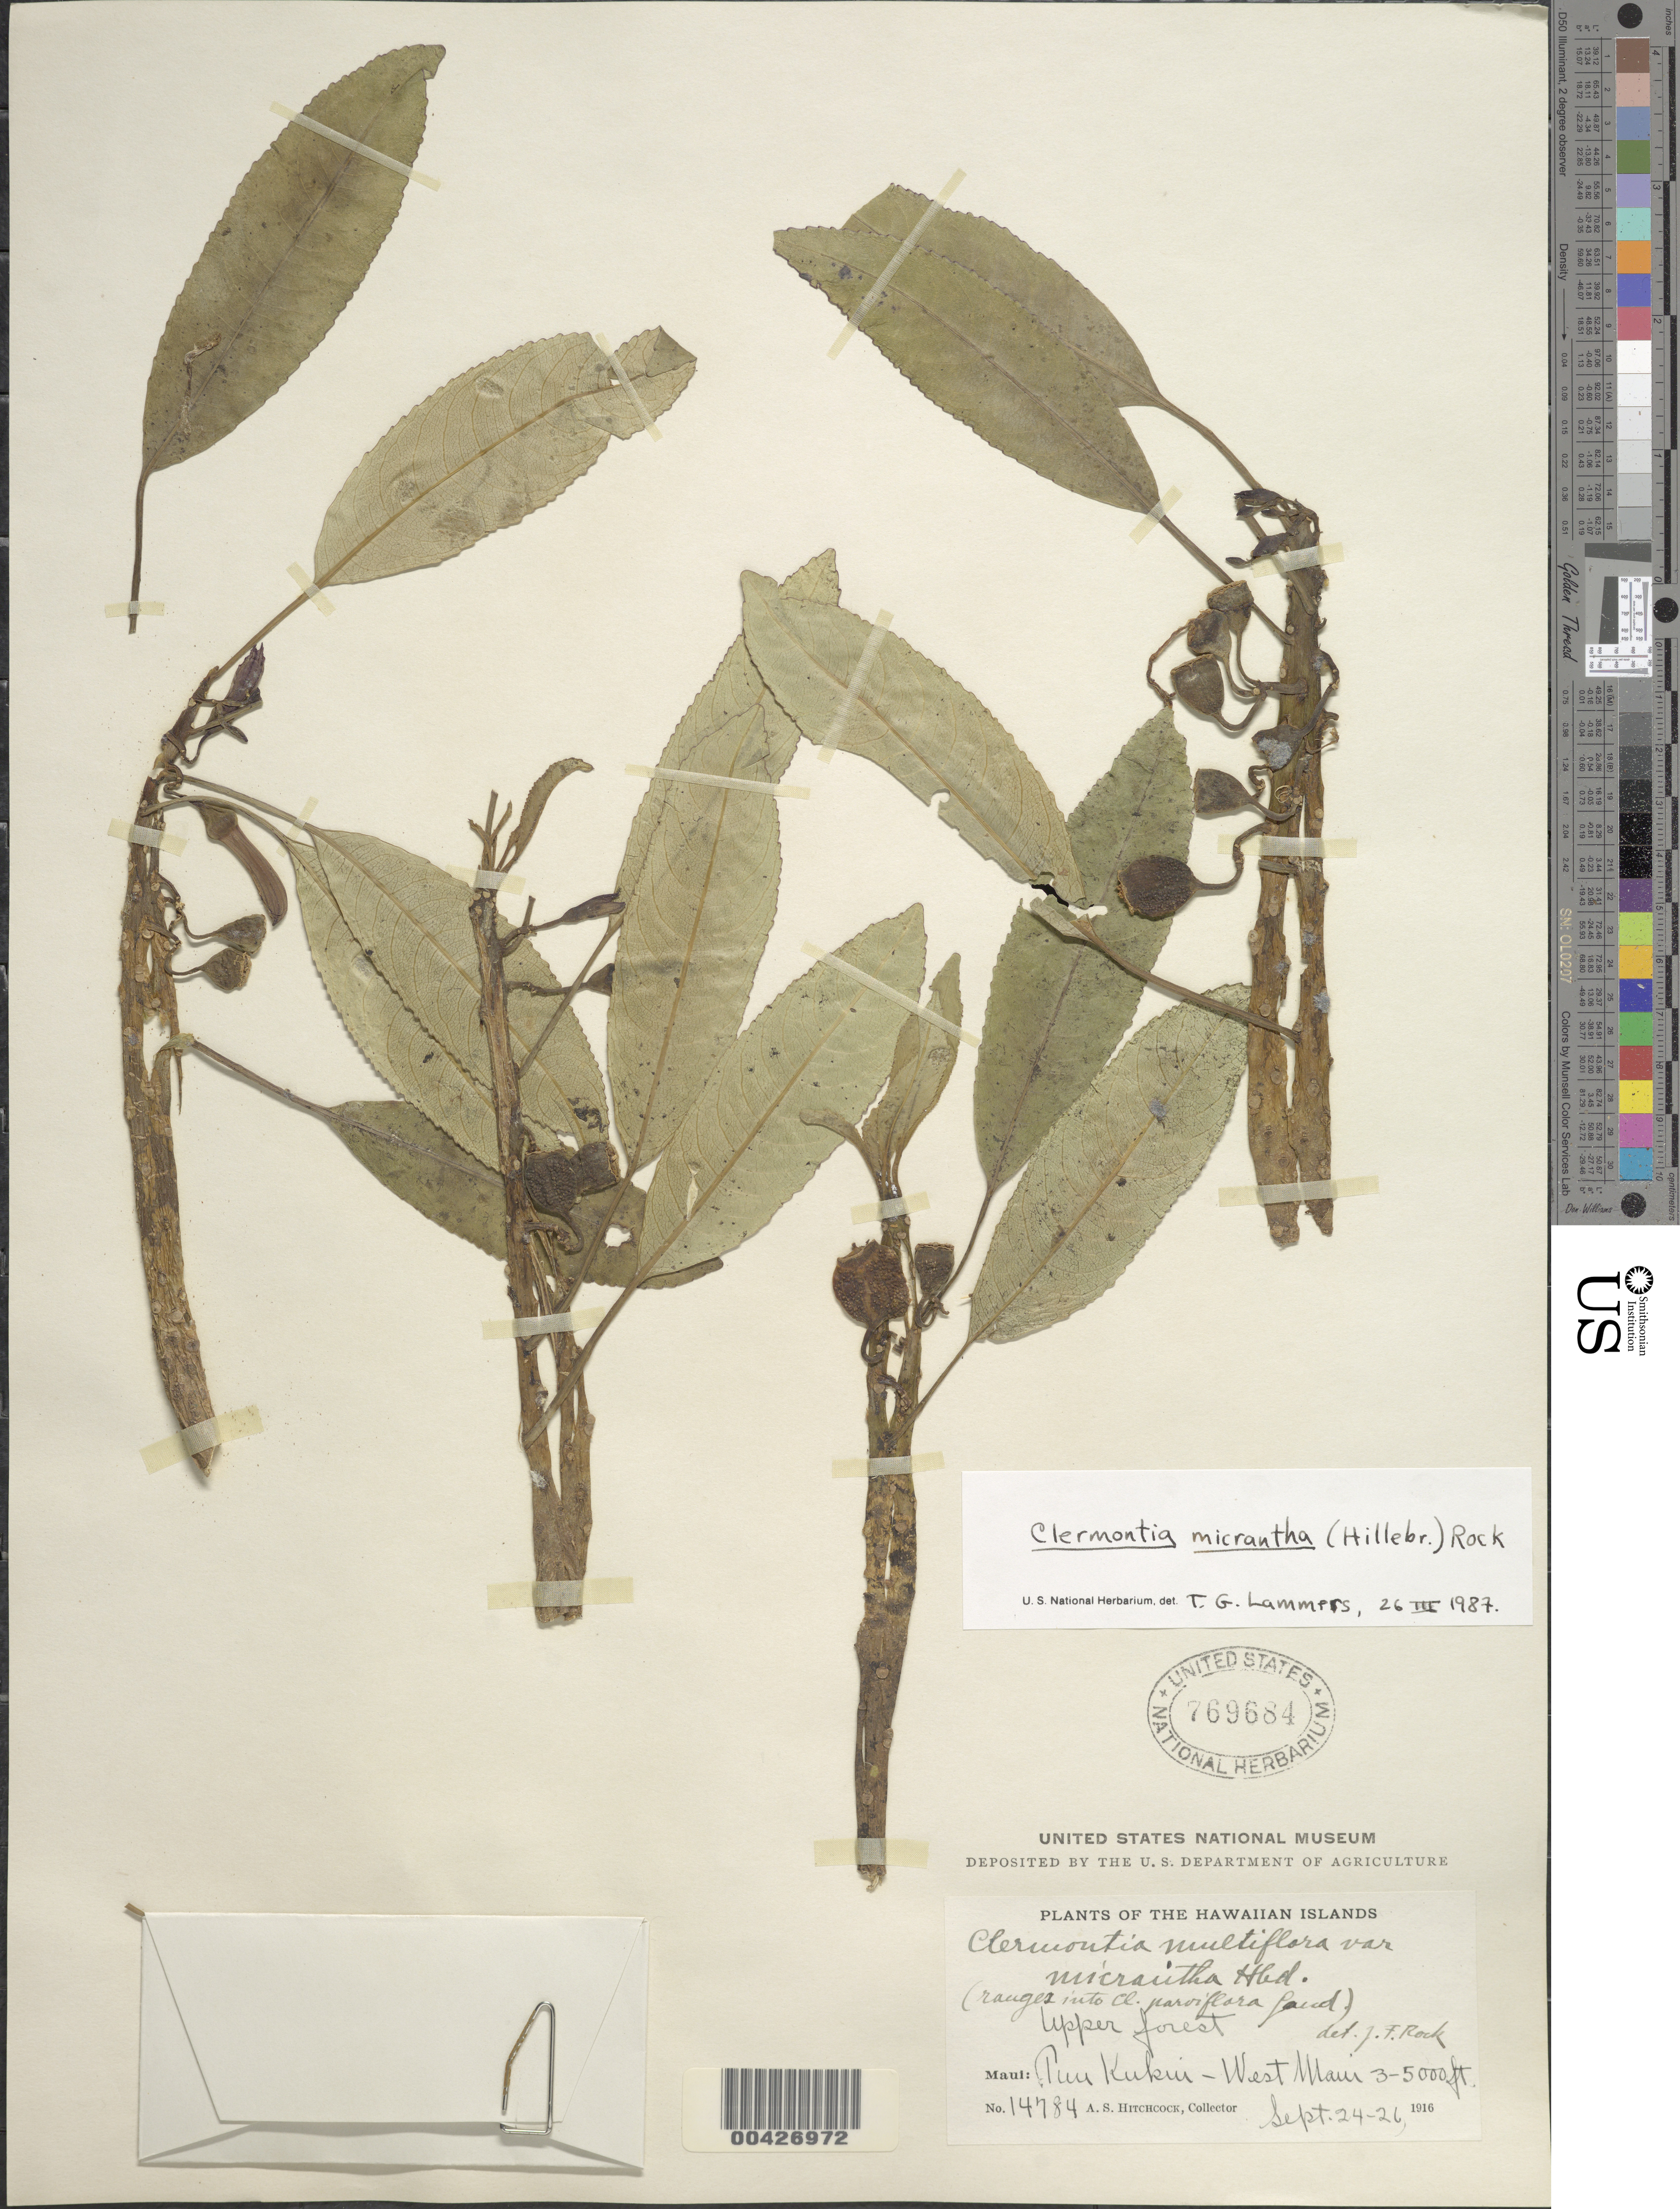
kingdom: Plantae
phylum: Tracheophyta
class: Magnoliopsida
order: Asterales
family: Campanulaceae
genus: Clermontia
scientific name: Clermontia micrantha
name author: (Hillebr.) Rock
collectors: A. S. Hitchcock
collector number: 14784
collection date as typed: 24 Sep 1916 to 26 Sep 1916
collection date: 1916-09-24/1916-09-26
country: United States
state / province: Hawaii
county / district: Maui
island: Maui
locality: Puu Kukiu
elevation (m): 914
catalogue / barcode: US 769684